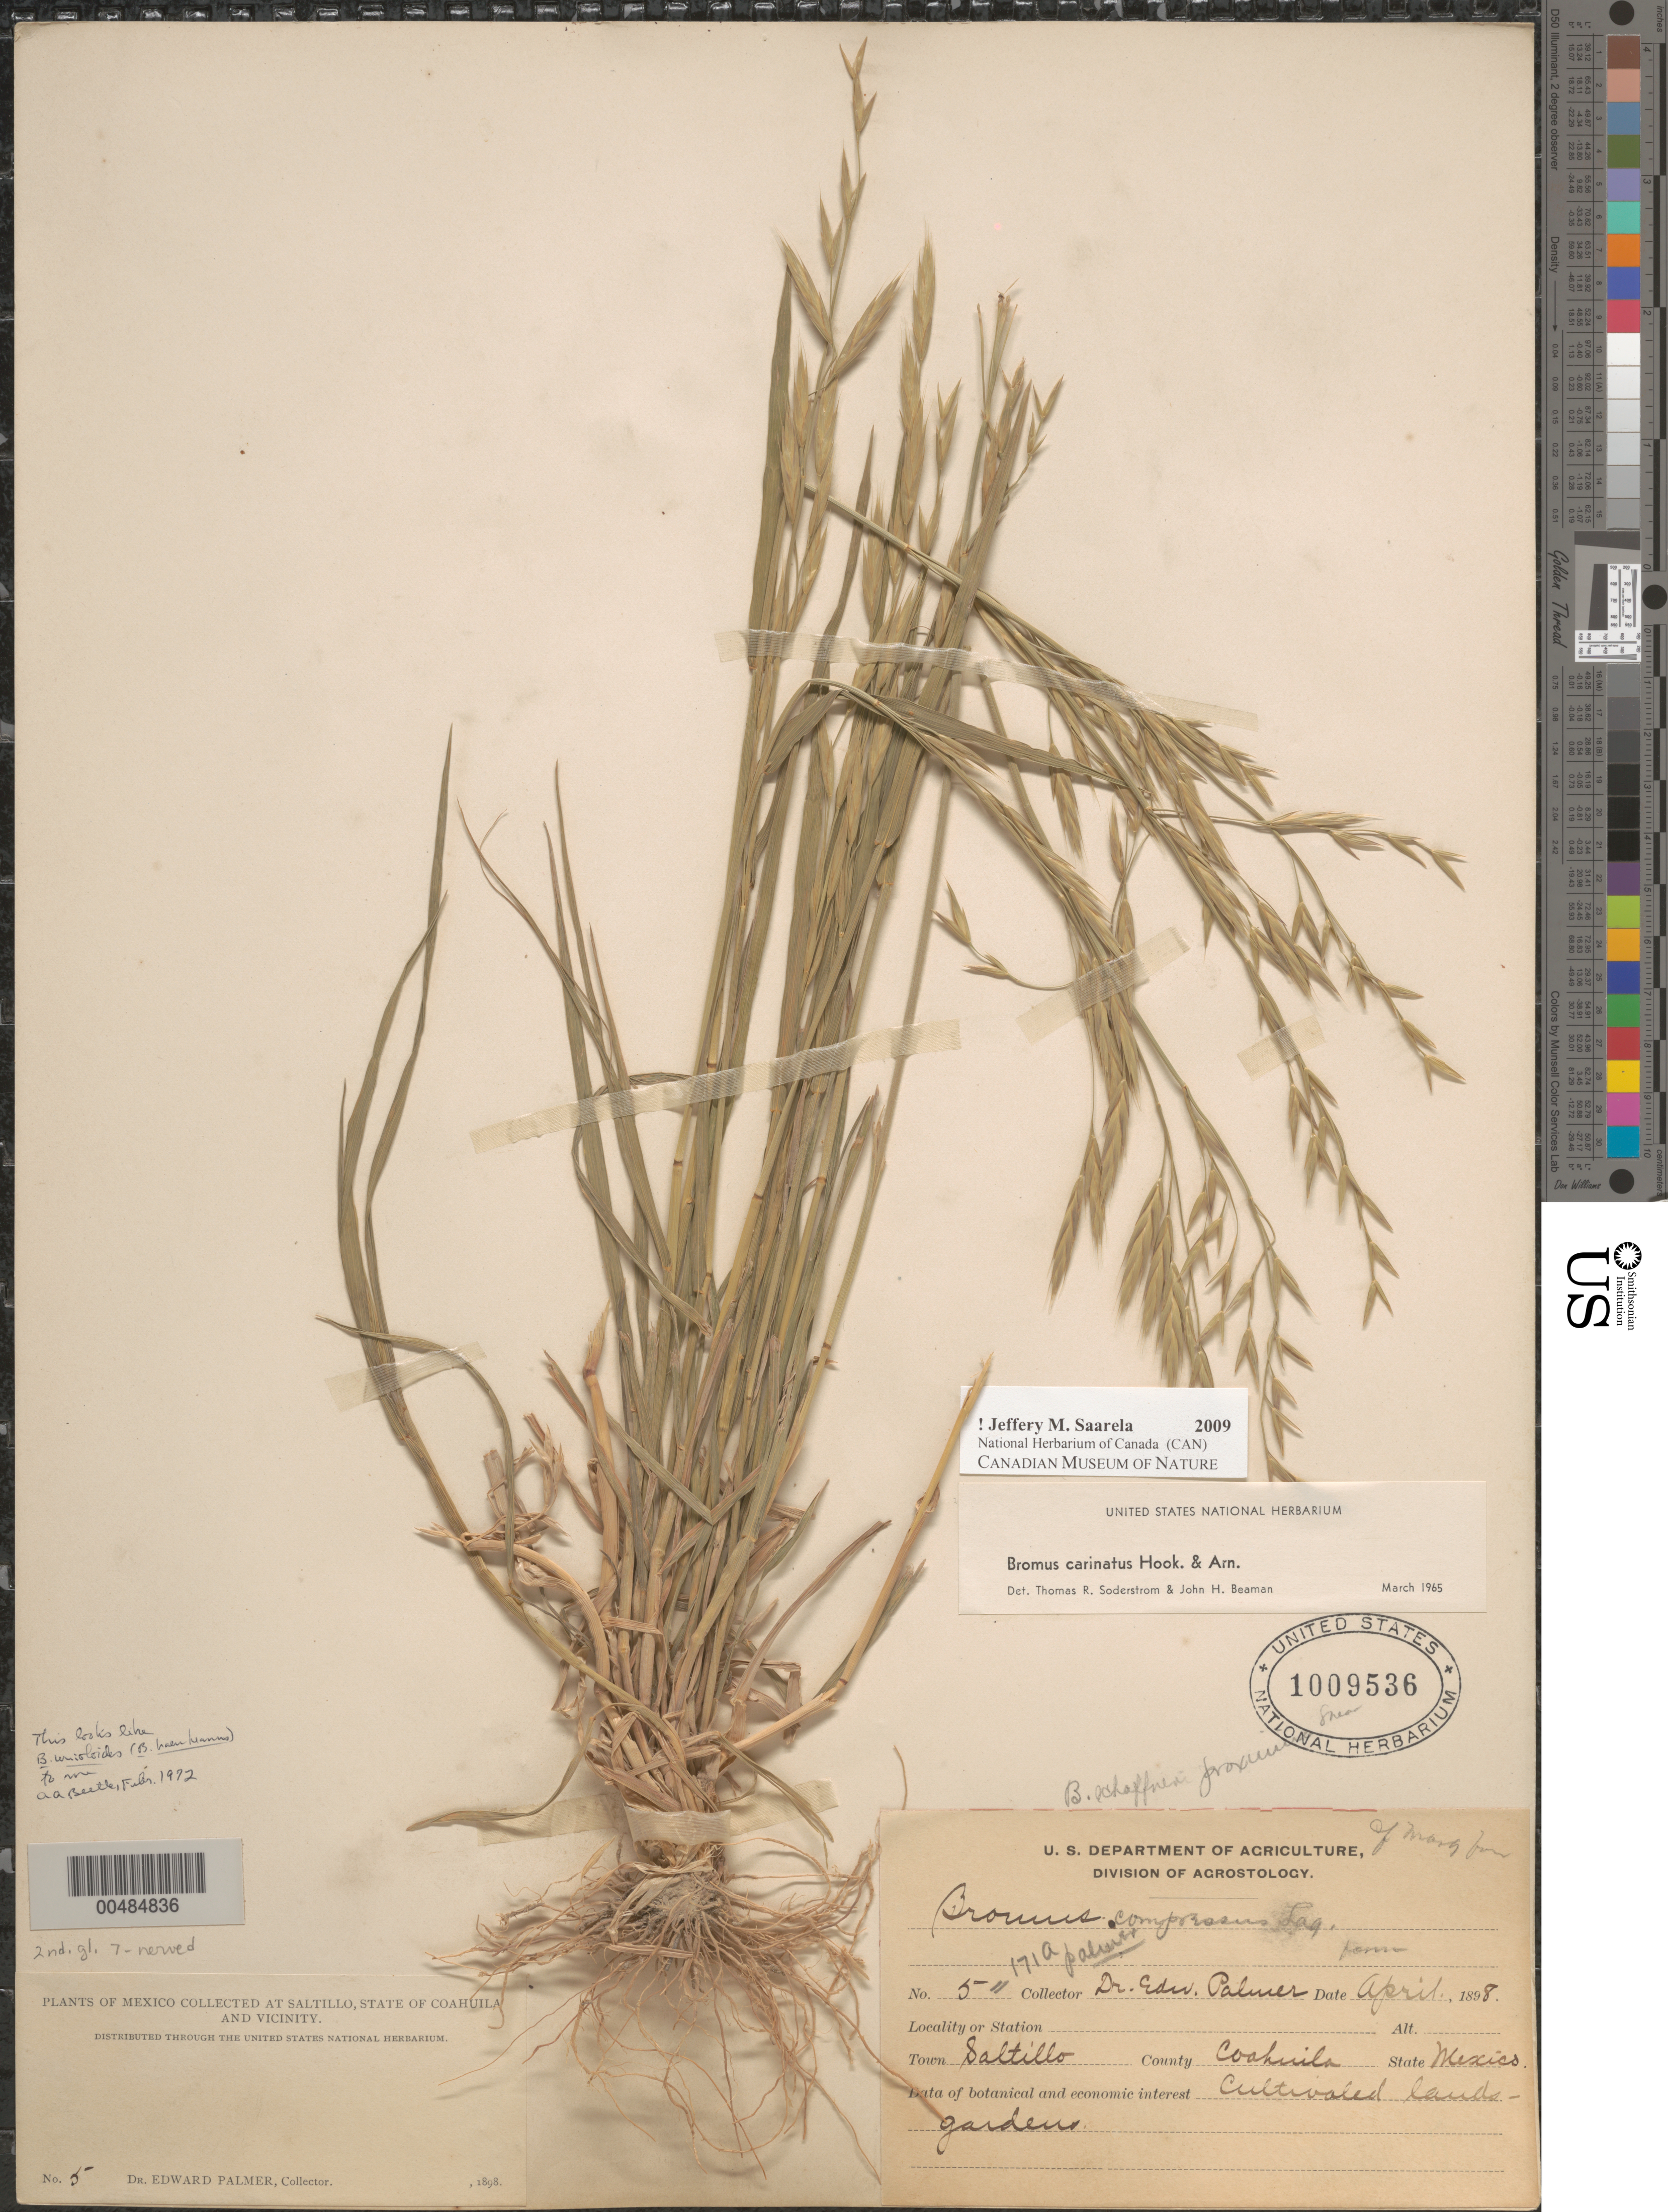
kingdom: Plantae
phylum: Tracheophyta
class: Liliopsida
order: Poales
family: Poaceae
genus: Bromus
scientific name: Bromus carinatus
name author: Hook. & Arn.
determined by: Soderstrom, T. R.; Beaman, J. H.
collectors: E. Palmer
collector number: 5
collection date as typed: Apr 1898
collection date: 1898-04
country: Mexico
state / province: Coahuila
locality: Saltillo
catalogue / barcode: US 1009536